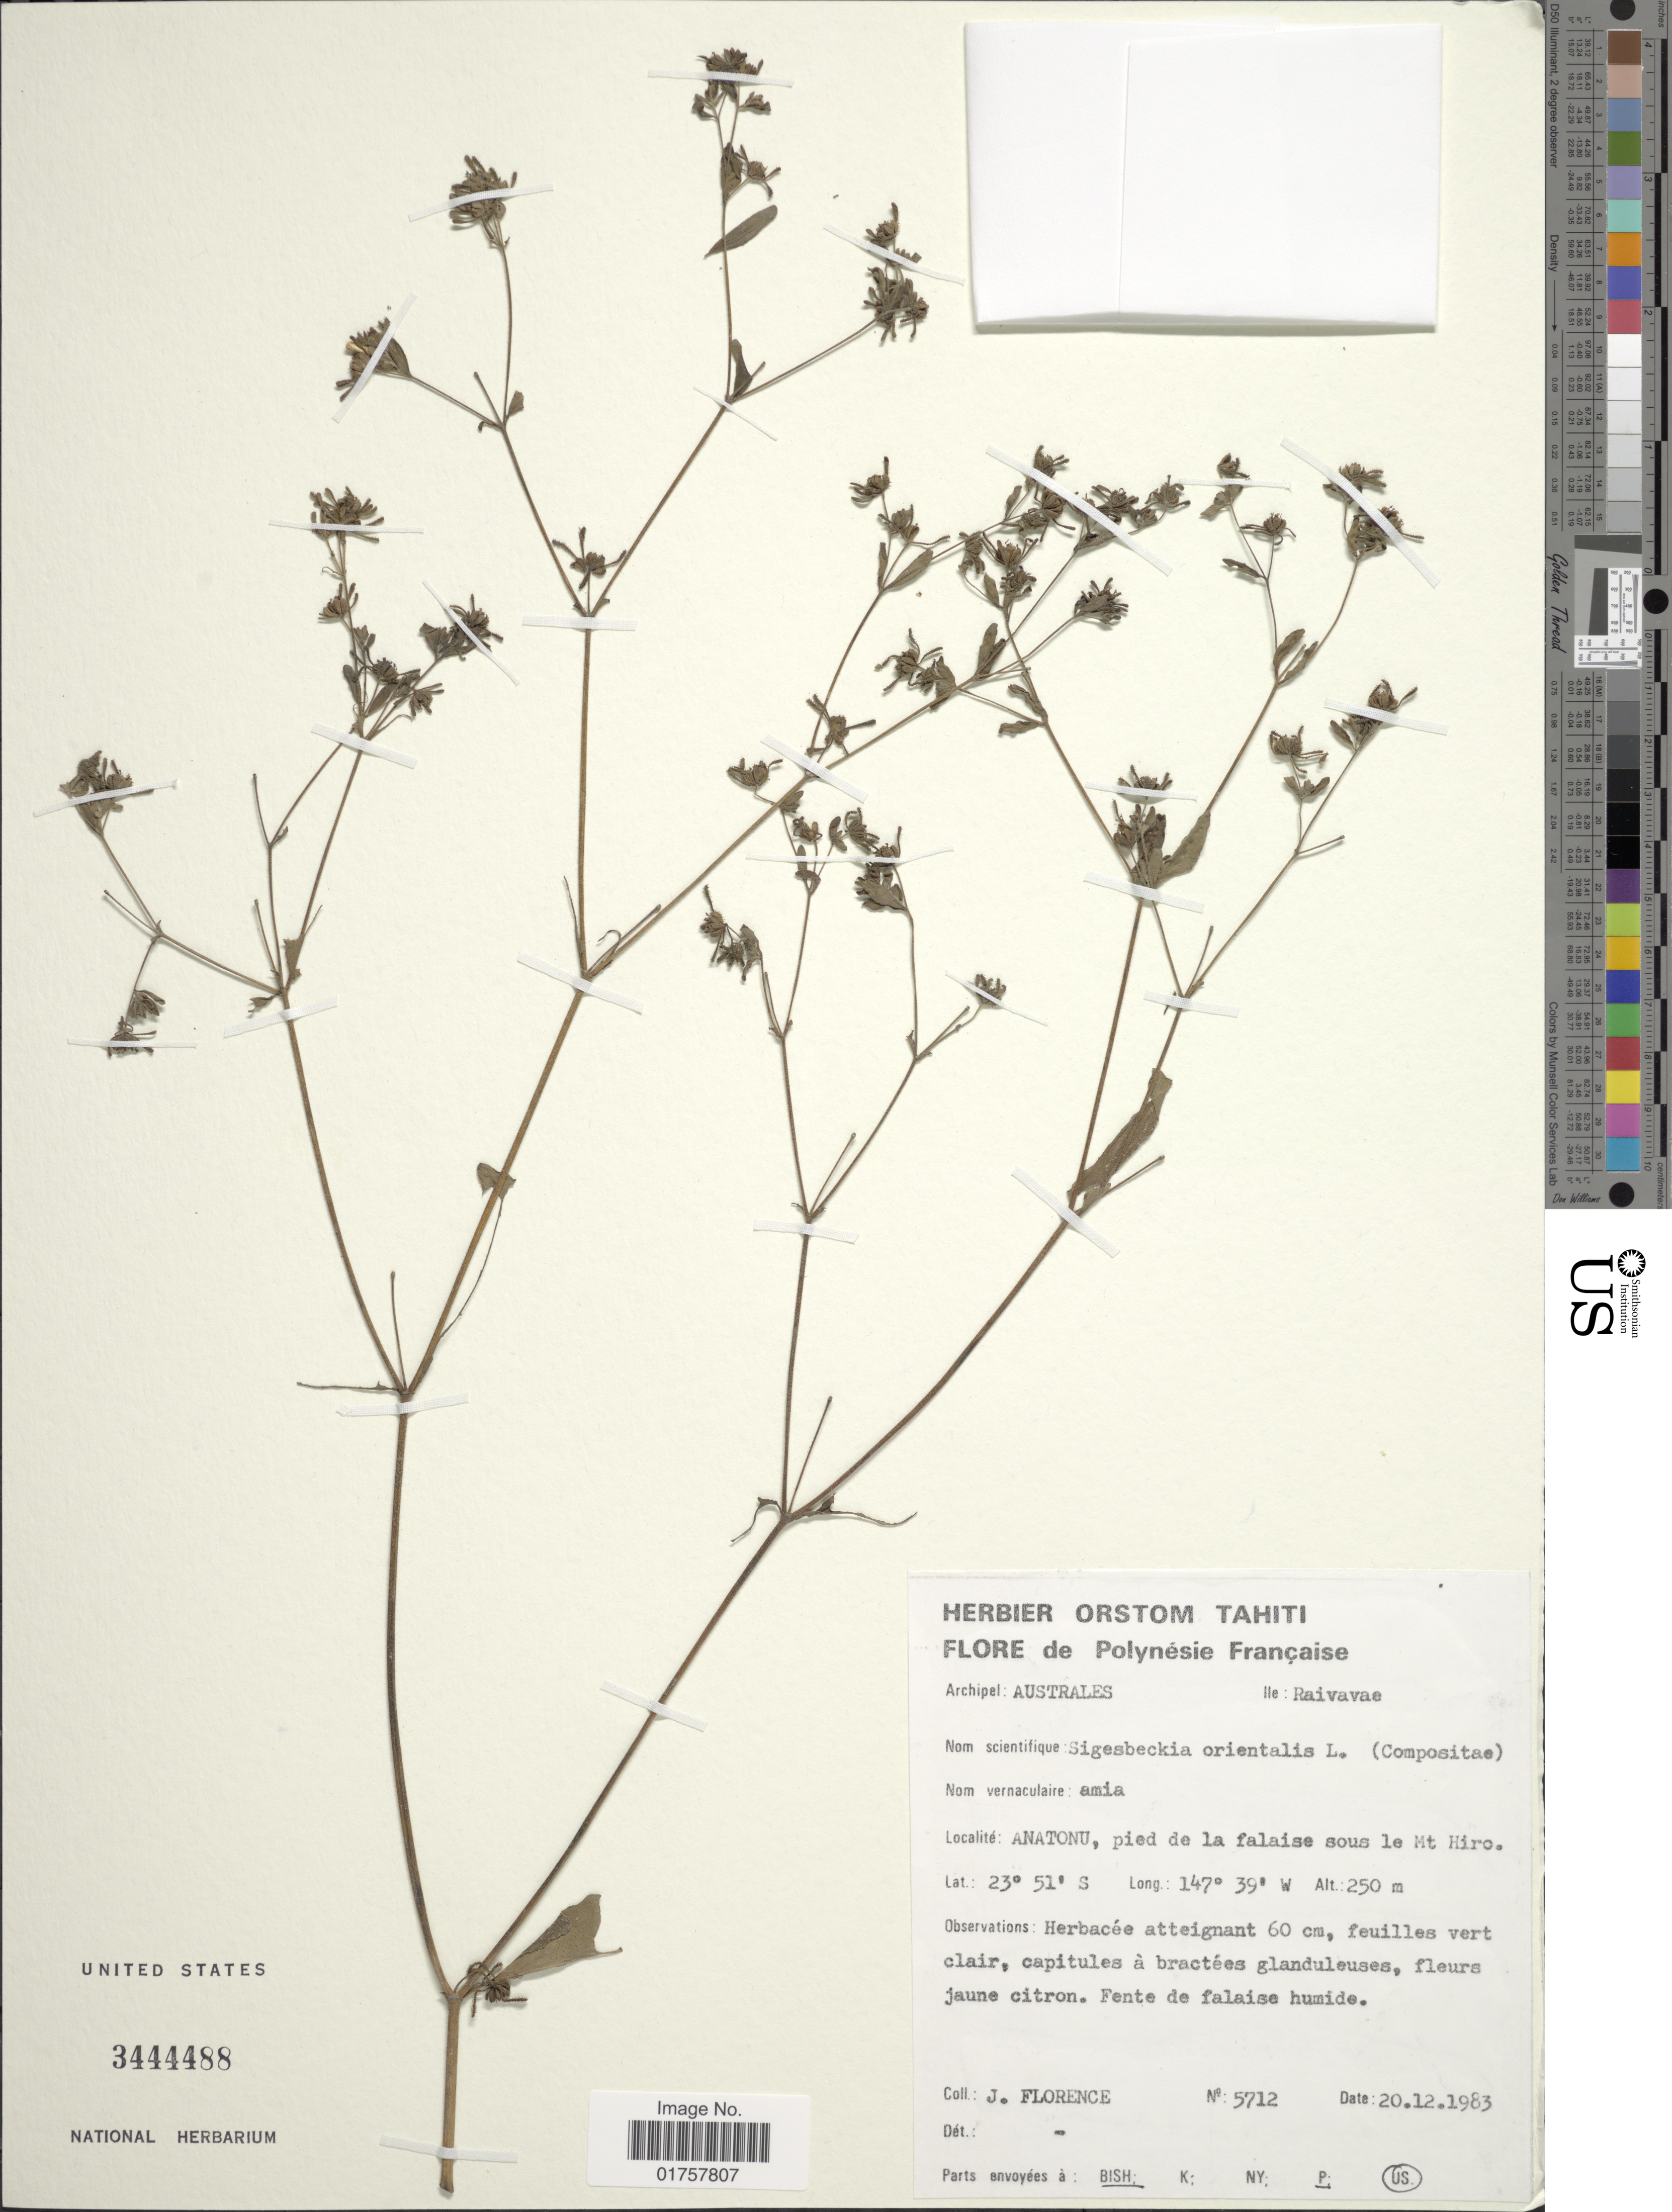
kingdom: Plantae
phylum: Tracheophyta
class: Magnoliopsida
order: Asterales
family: Asteraceae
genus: Sigesbeckia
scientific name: Sigesbeckia orientalis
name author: L.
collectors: J. Florence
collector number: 5712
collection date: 1983-12-20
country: French Polynesia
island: Raivavae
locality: Archipel: Australes, Ile: Raivavae, Anatonu, pied de la falaise sous le Mt Hiro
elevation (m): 250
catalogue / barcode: US 3444488